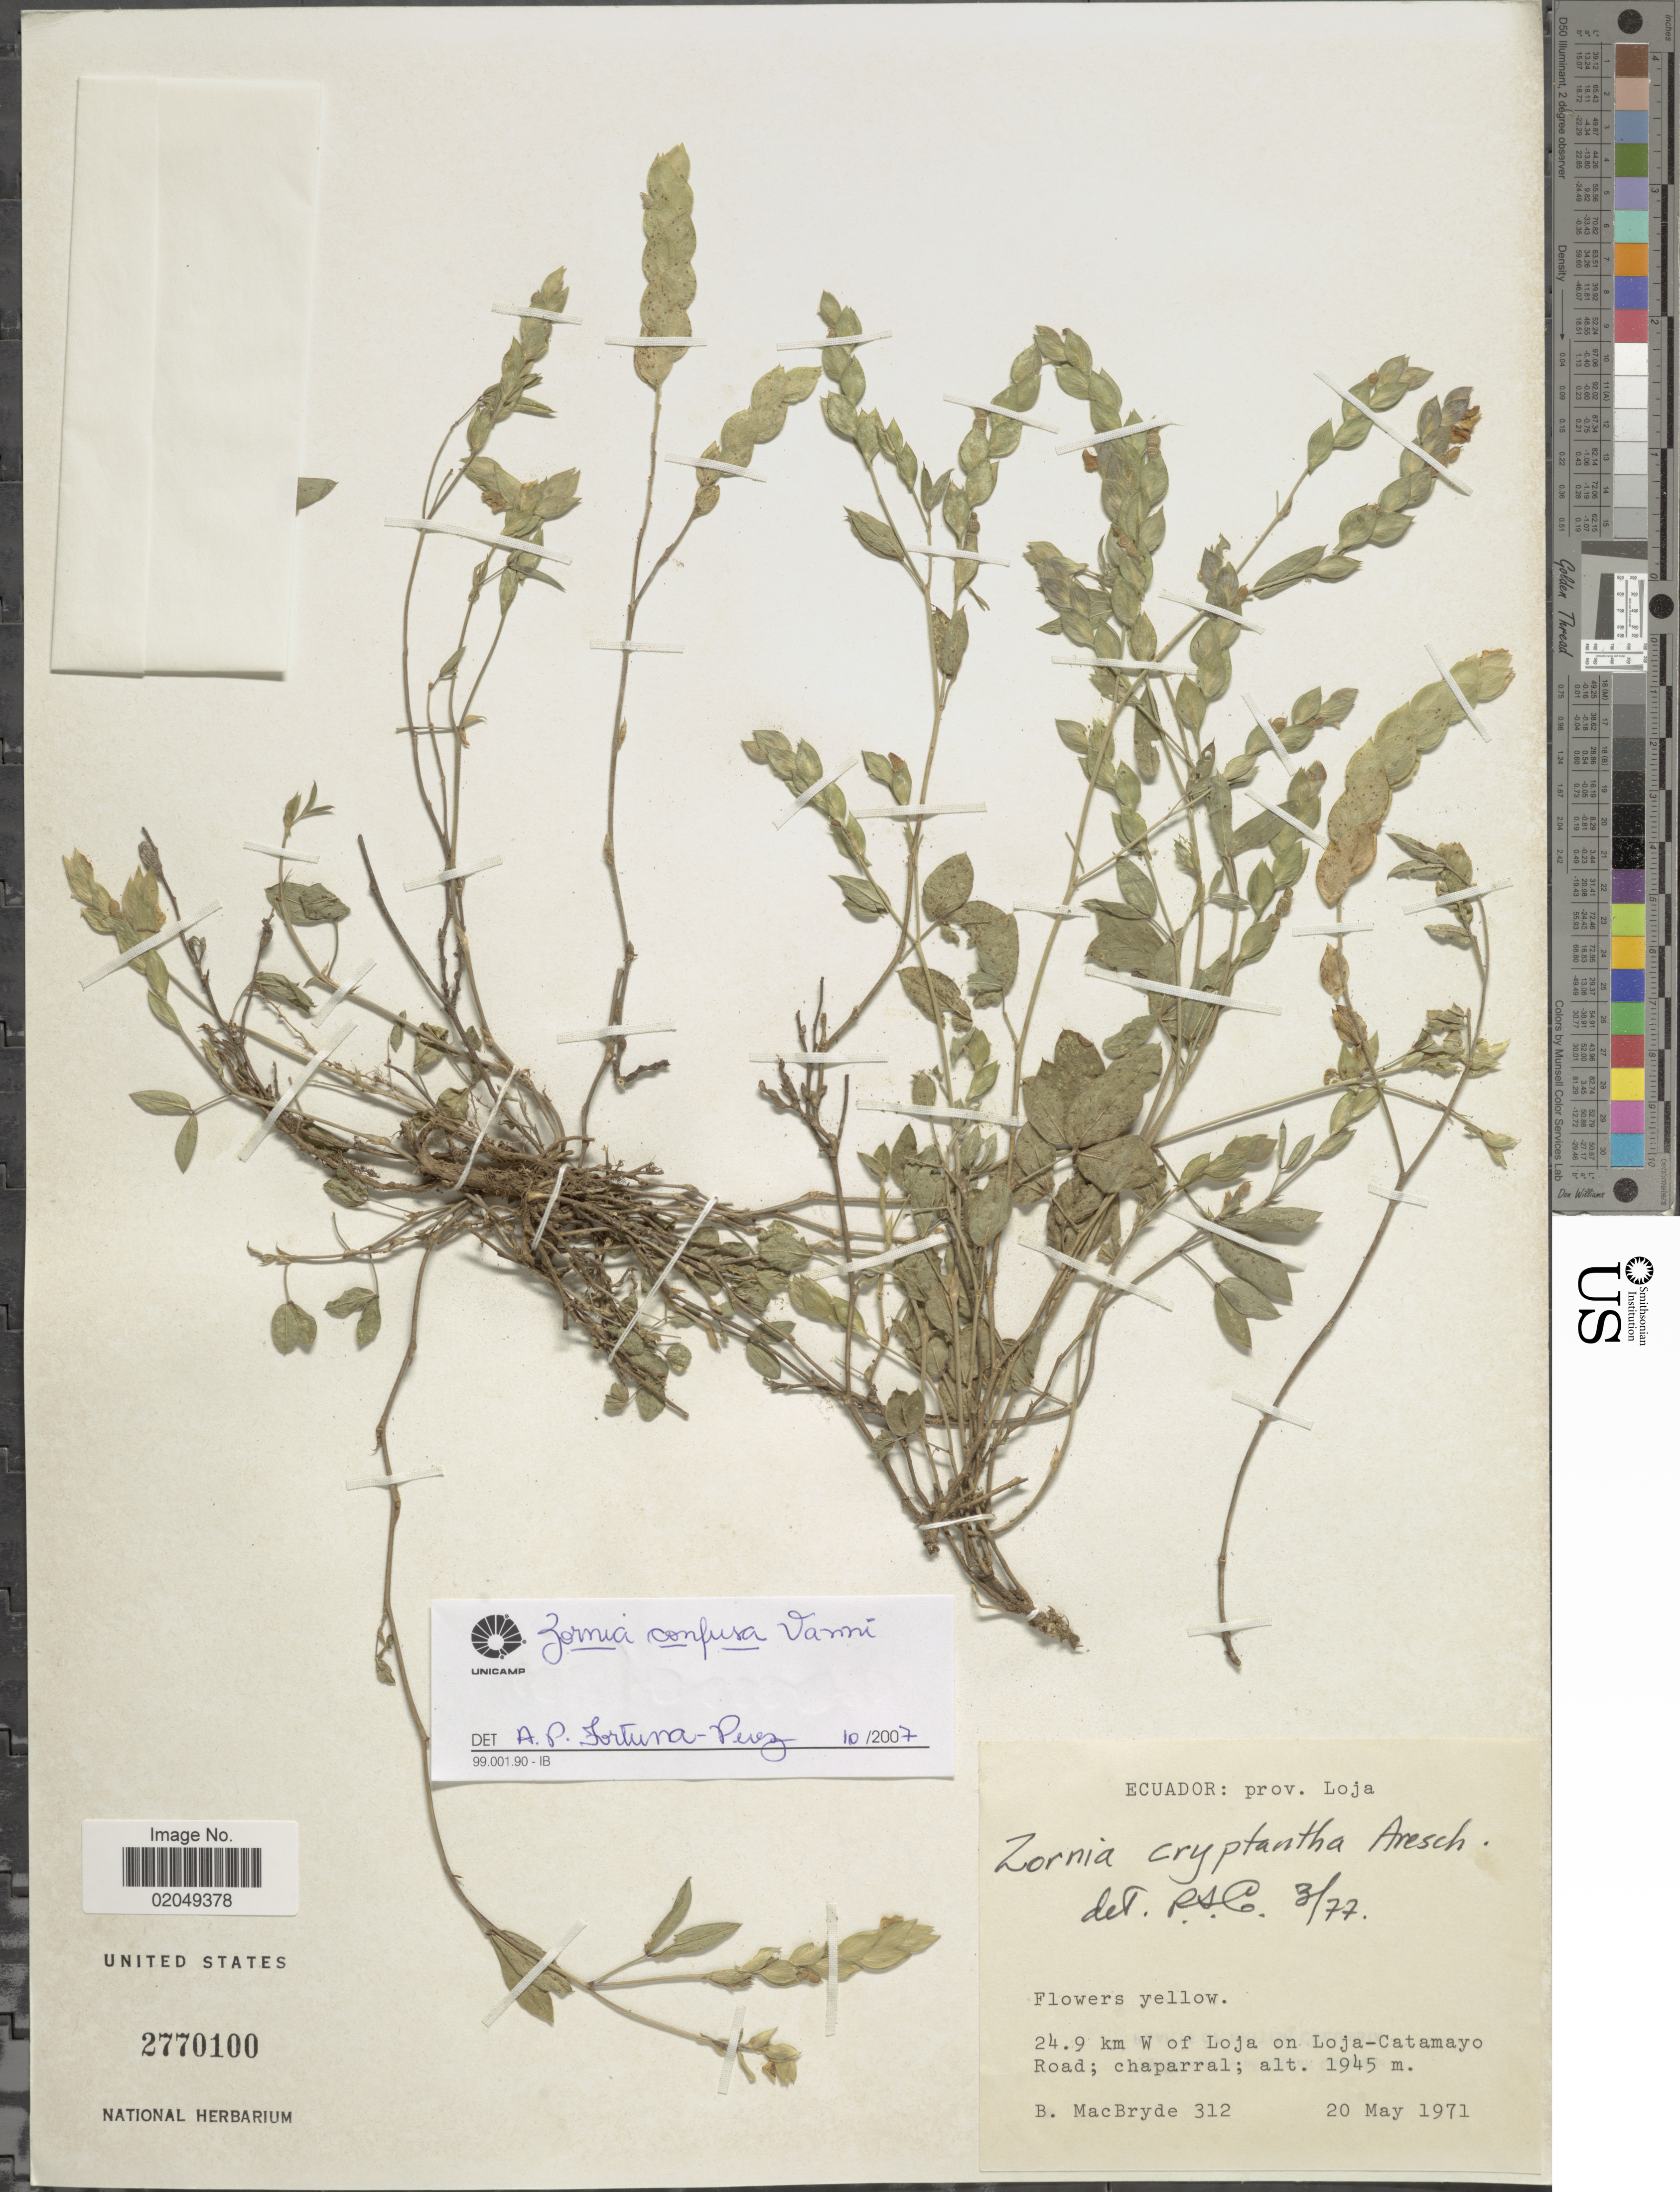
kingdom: Plantae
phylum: Tracheophyta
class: Magnoliopsida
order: Fabales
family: Fabaceae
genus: Zornia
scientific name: Zornia confusa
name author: Vanni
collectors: B. MacBryde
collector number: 312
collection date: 1971-05-20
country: Ecuador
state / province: Loja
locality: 24.9 km W of Loja on Loja-Catamayo Road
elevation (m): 1945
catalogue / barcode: US 2770100